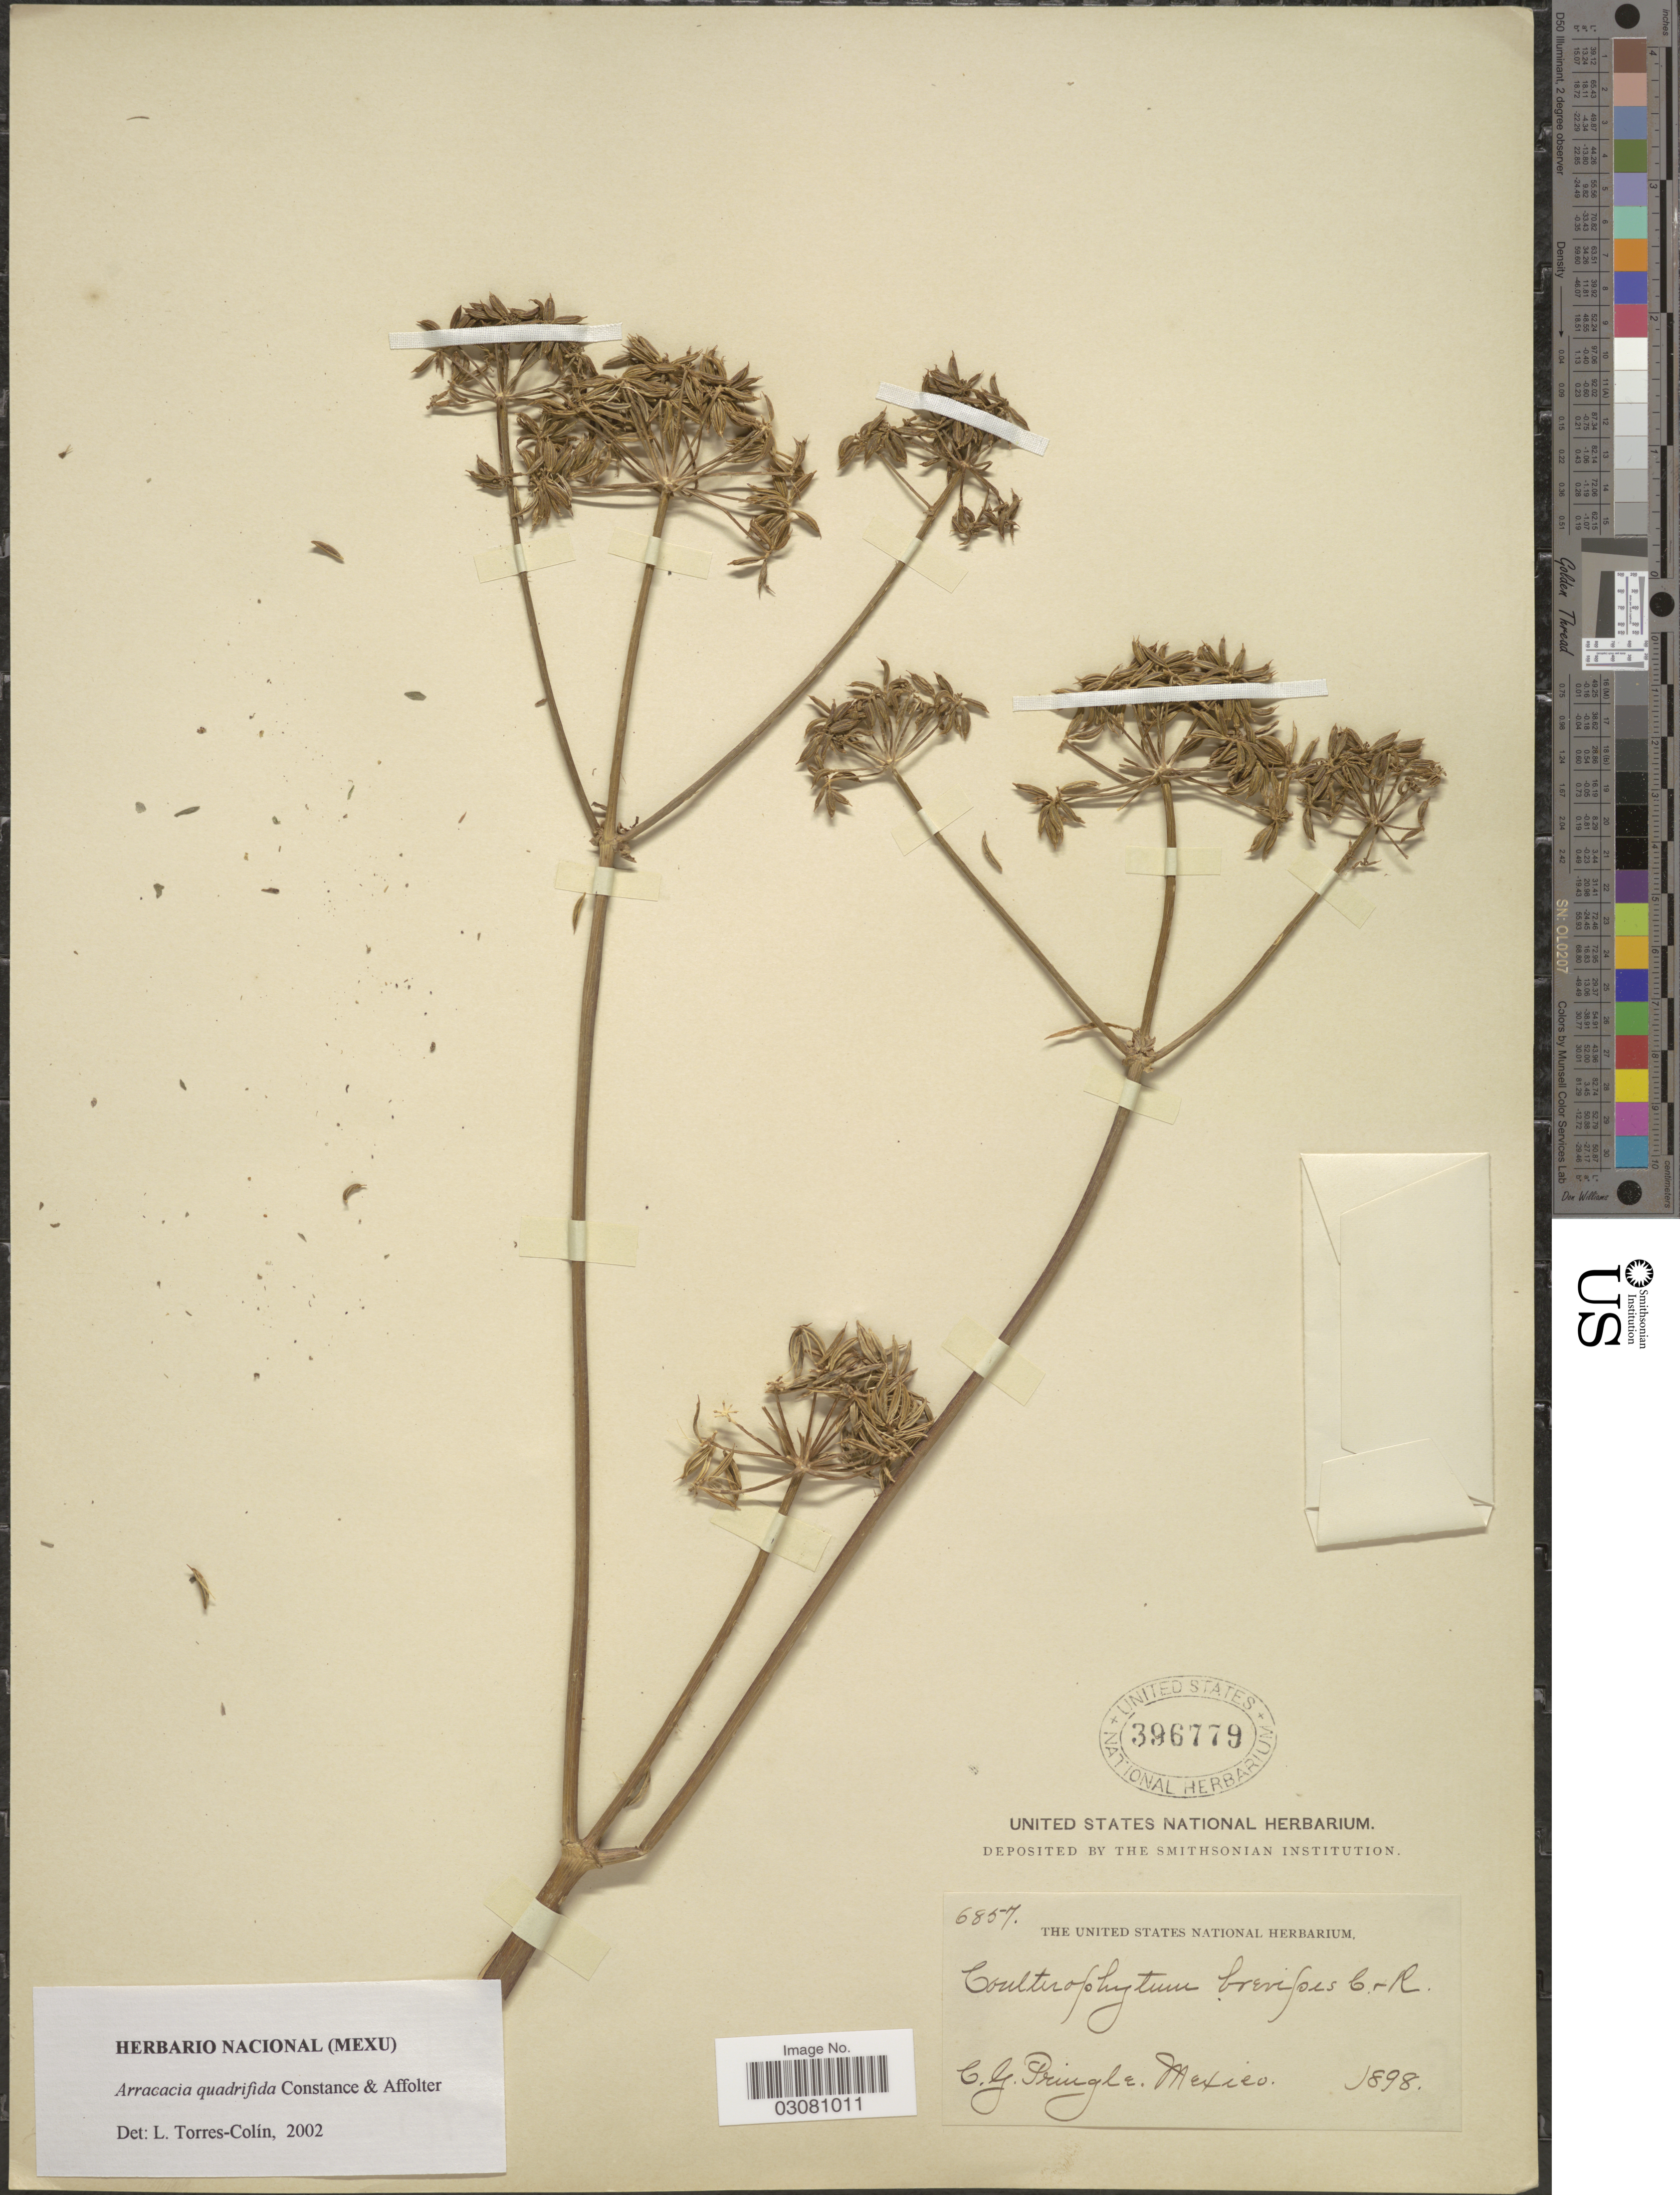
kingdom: Plantae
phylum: Tracheophyta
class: Magnoliopsida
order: Apiales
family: Apiaceae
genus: Arracacia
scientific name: Arracacia quadrifida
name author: Constance & Affolter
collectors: C. G. Pringle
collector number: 6857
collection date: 1898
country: Mexico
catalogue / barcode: US 396779